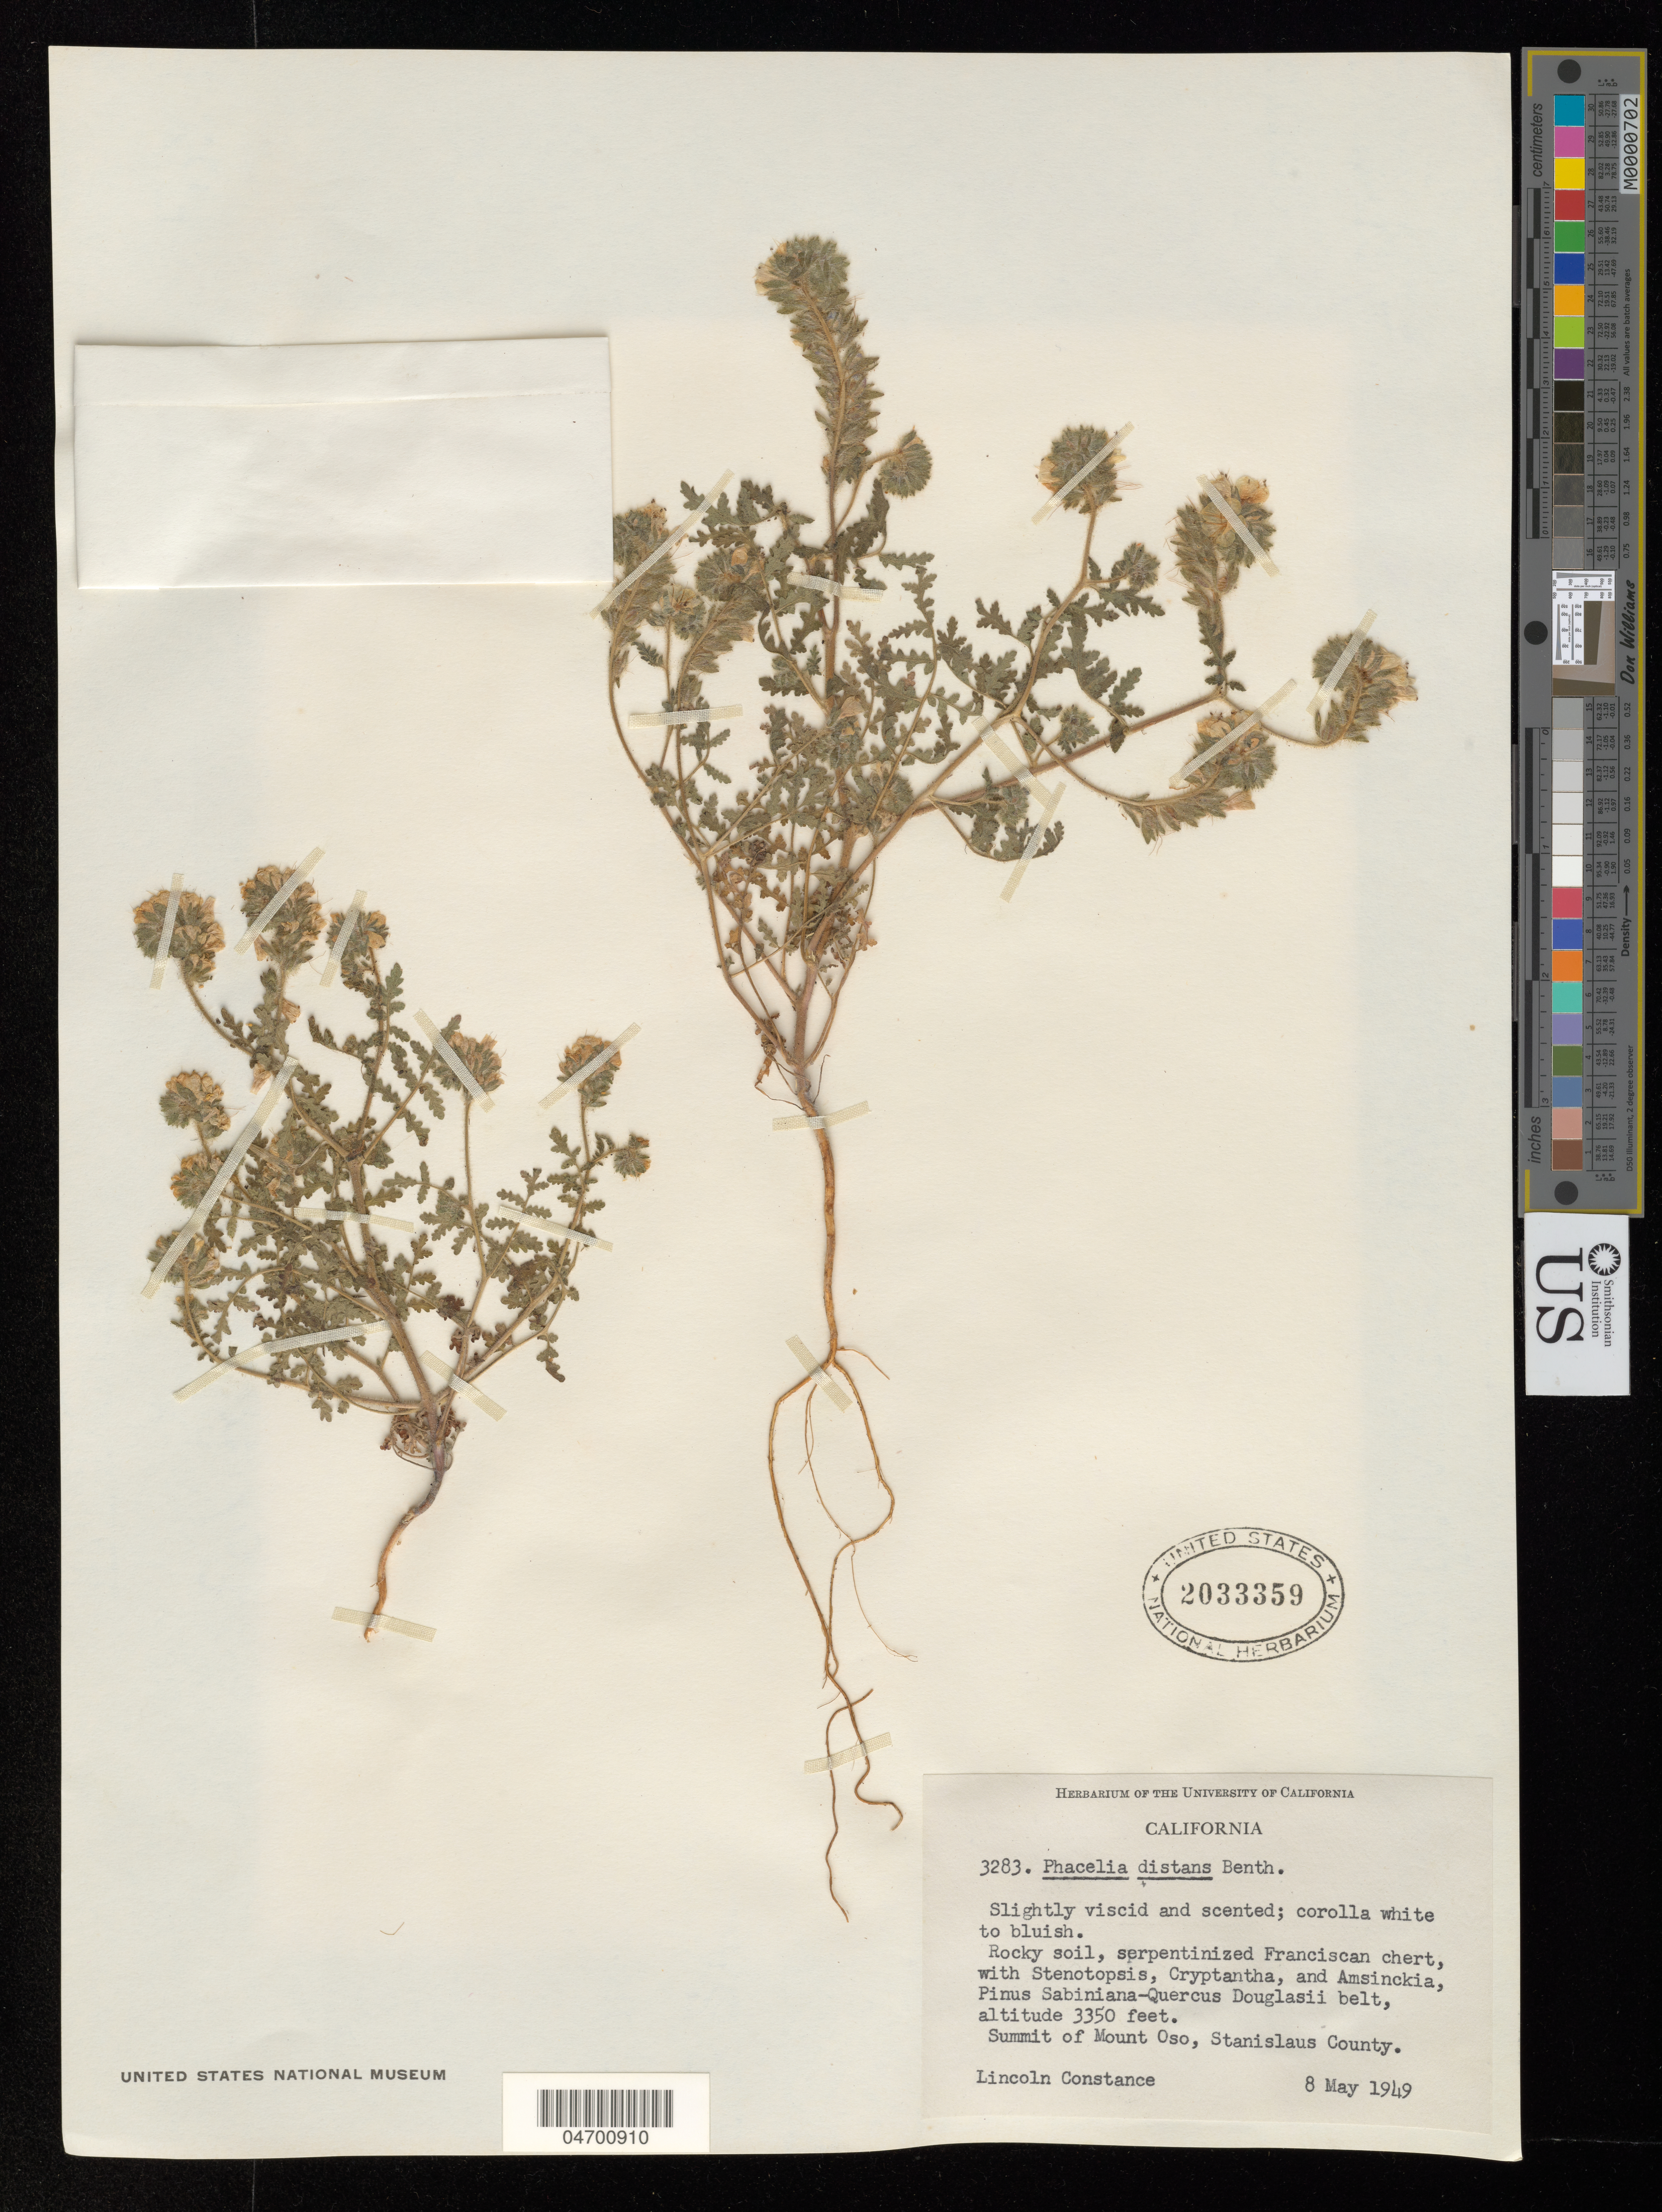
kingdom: Plantae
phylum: Tracheophyta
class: Magnoliopsida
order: Boraginales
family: Hydrophyllaceae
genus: Phacelia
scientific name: Phacelia distans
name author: Benth.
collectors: L. Constance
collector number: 3283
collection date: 1949-05-08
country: United States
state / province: California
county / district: Stanislaus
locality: Summit of Mount Oso, Stanislaus County.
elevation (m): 1021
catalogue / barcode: US 2033359